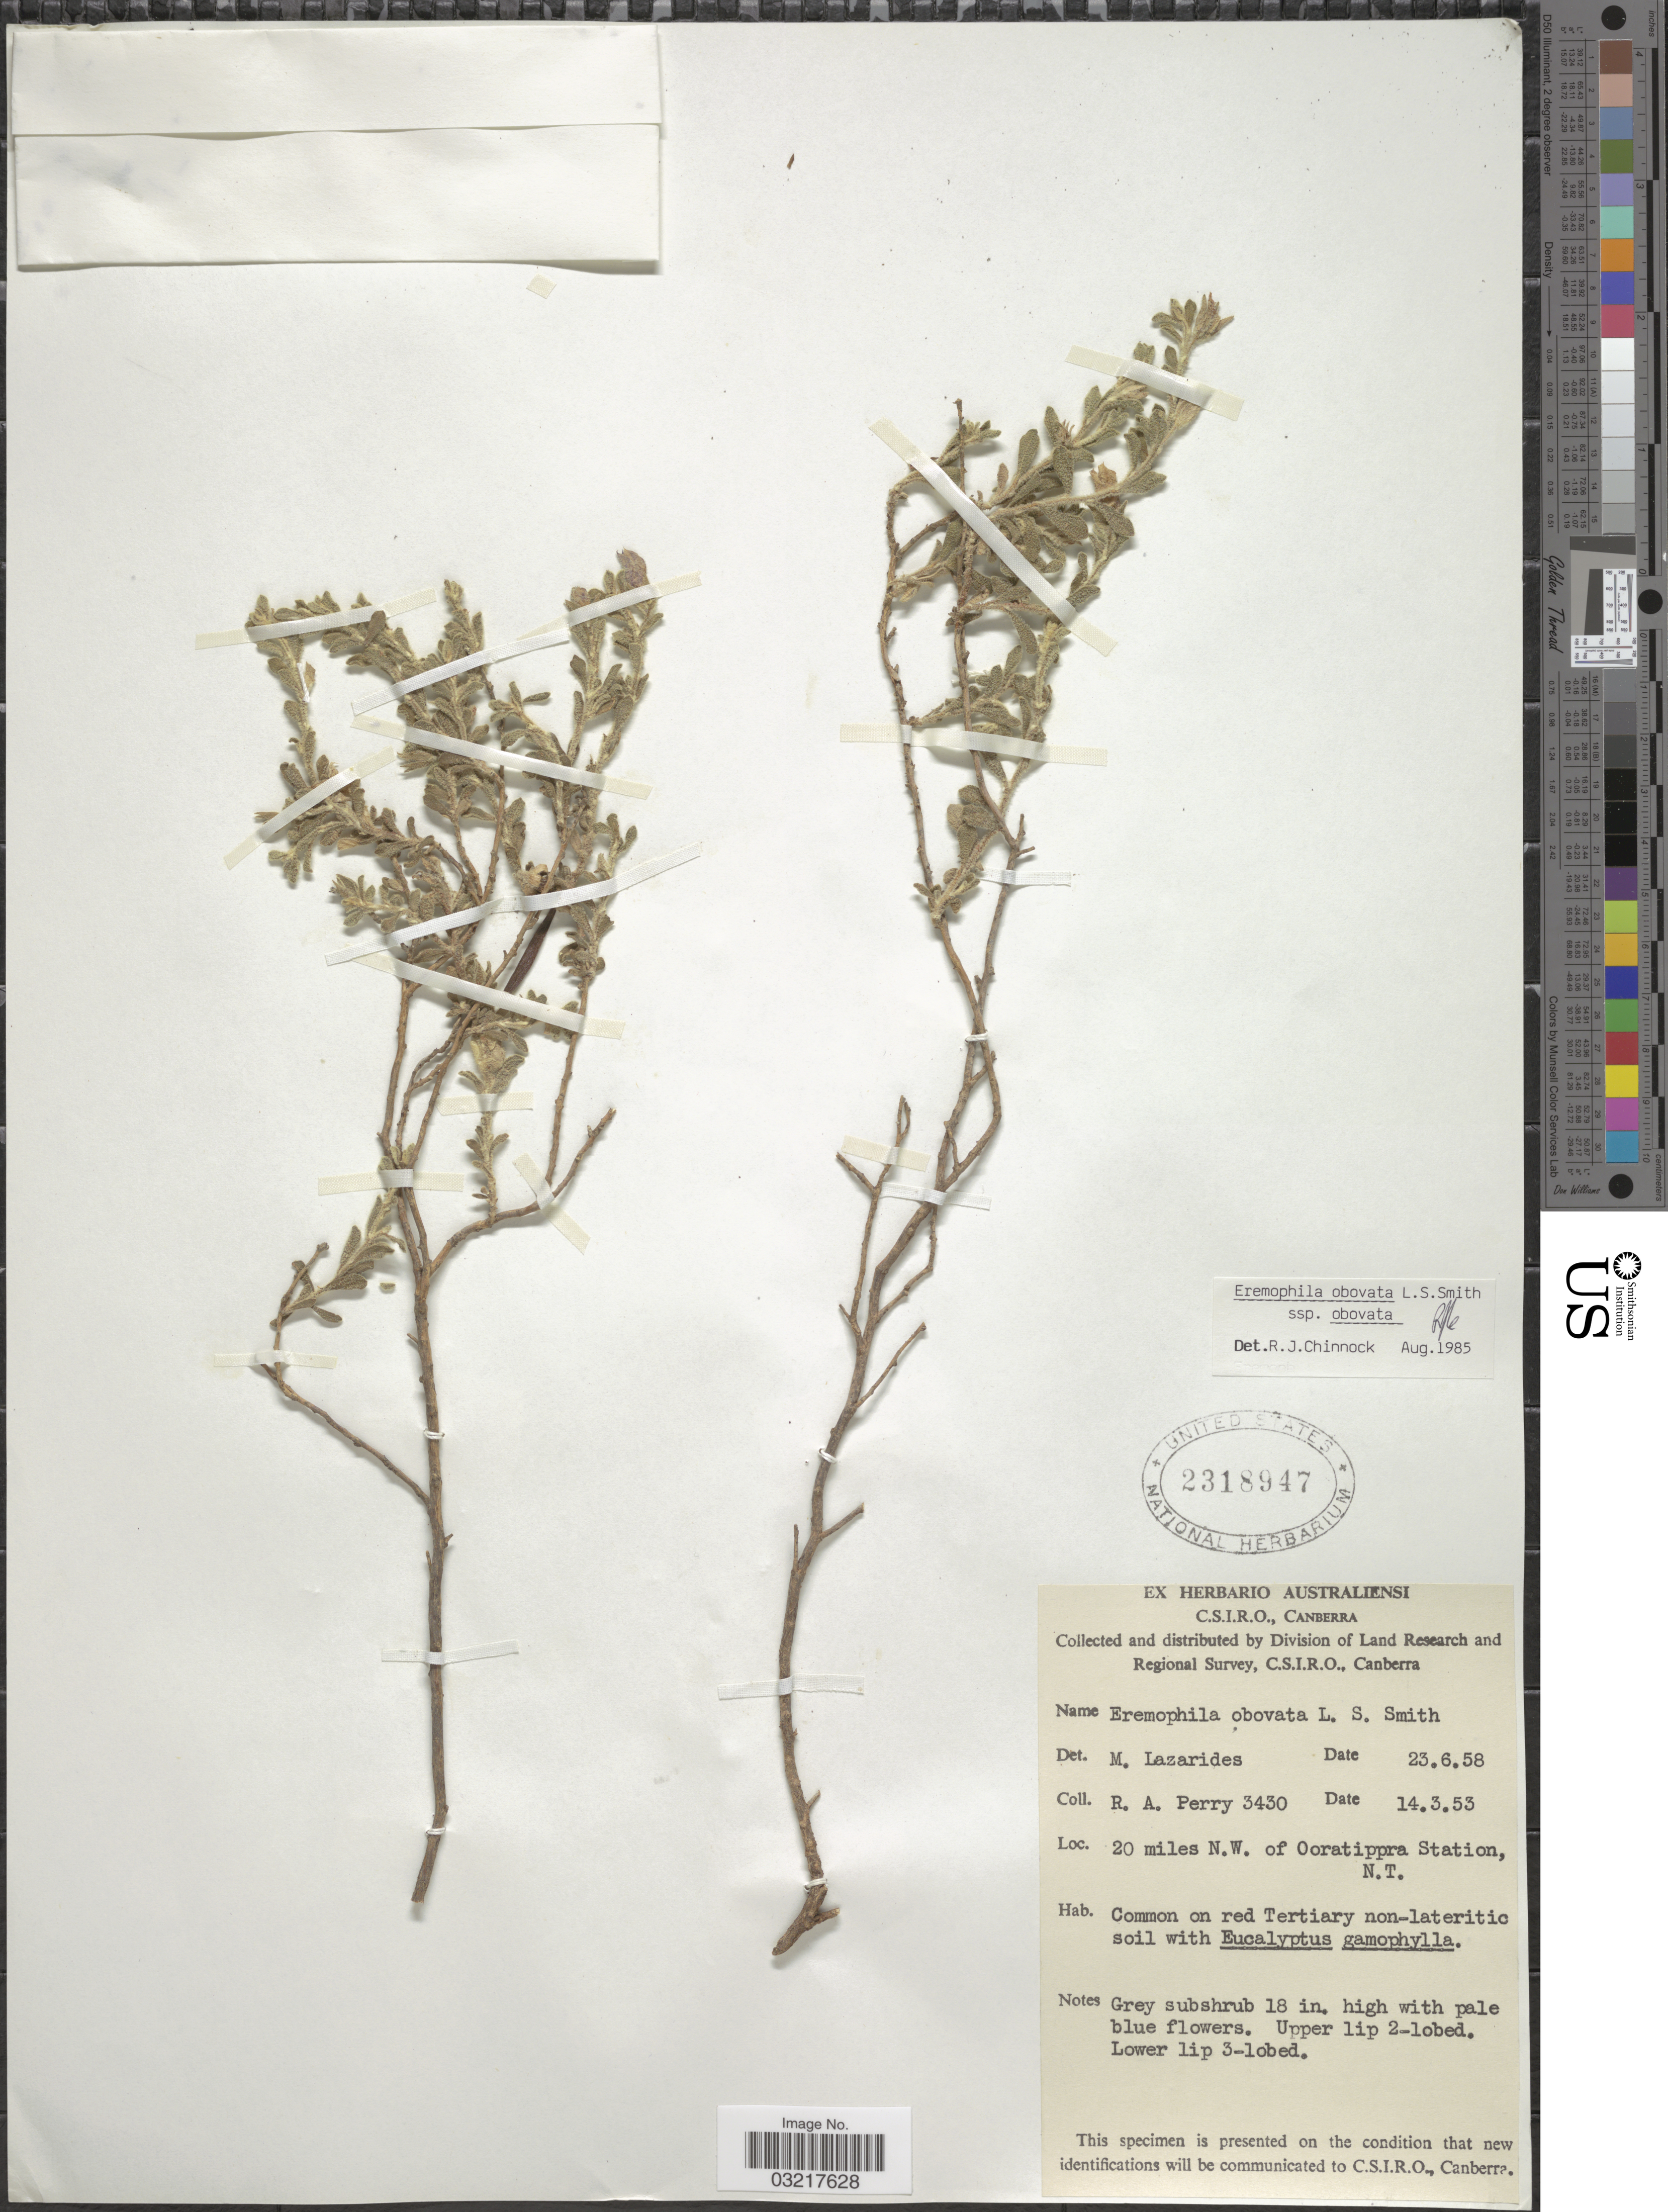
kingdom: Plantae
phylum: Tracheophyta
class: Magnoliopsida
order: Lamiales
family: Scrophulariaceae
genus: Eremophila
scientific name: Eremophila obovata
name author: L.S. Sm.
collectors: Perry, R. A.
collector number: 3430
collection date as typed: Transcribed d/m/y: 14/3/53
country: Australia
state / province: Northern Territory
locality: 20 miles N.W. of Ooratippra Station, N.T.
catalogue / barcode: US 2318947